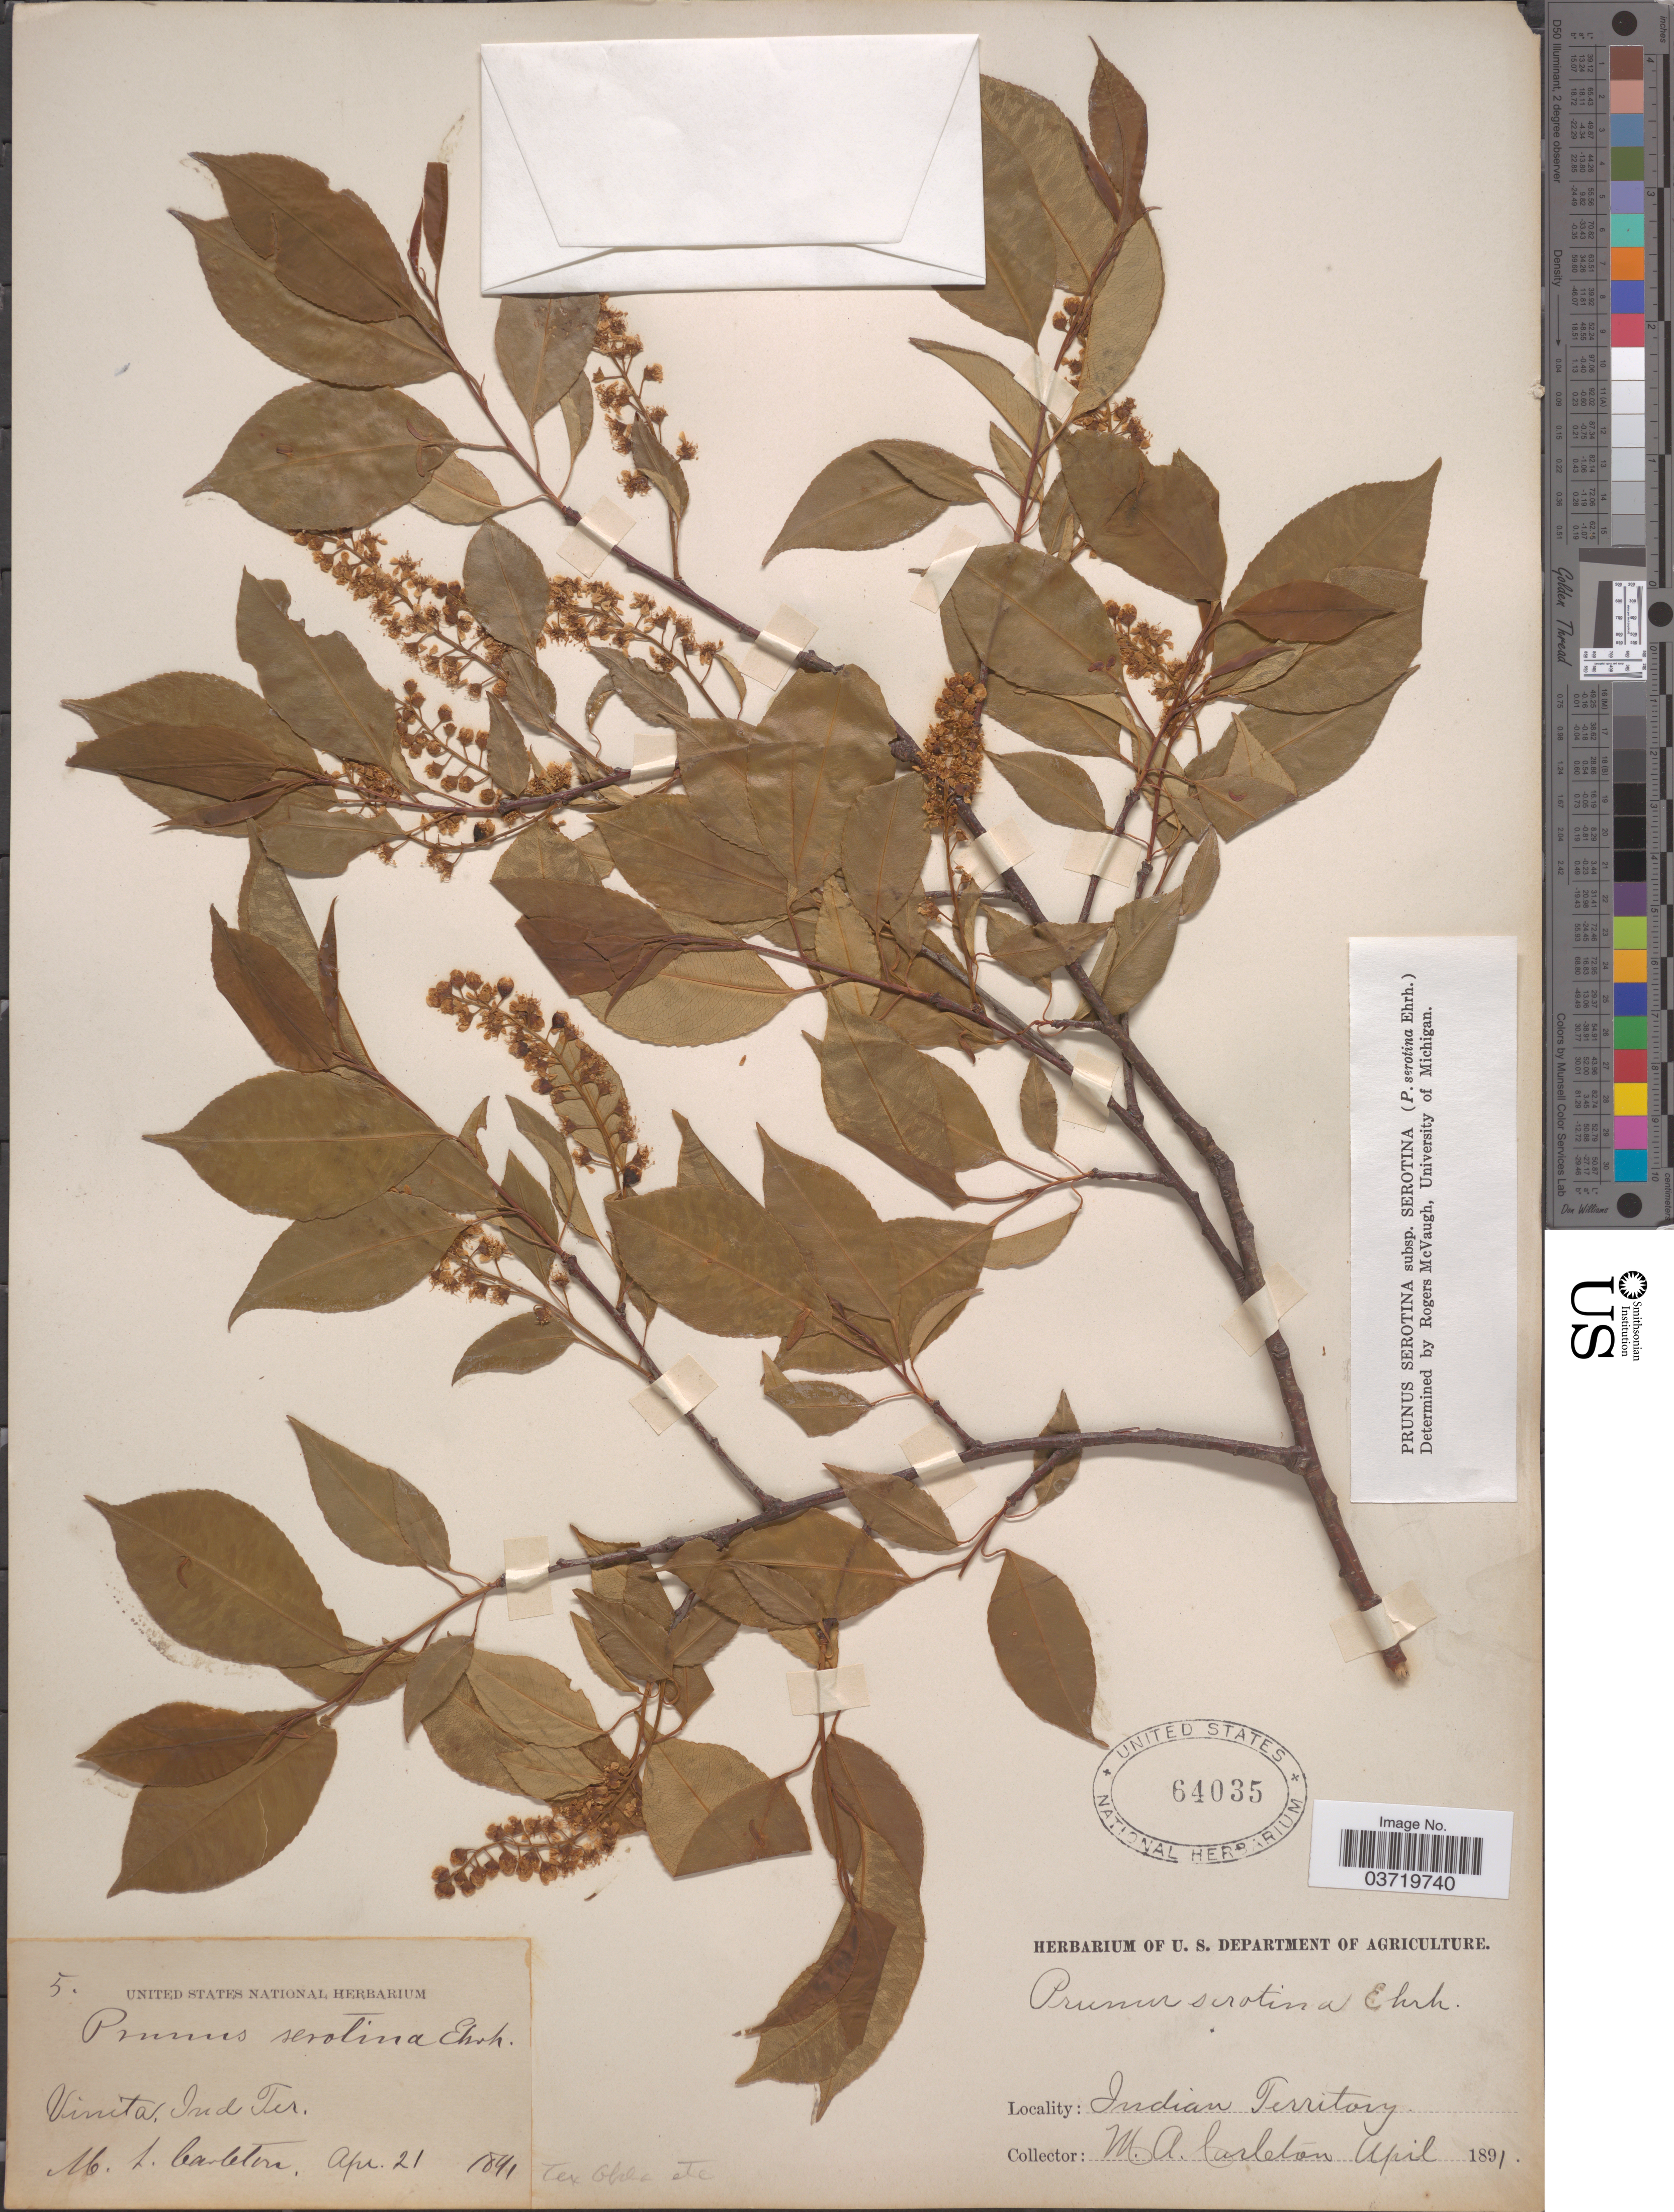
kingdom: Plantae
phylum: Tracheophyta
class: Magnoliopsida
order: Rosales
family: Rosaceae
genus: Prunus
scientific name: Prunus serotina var. serotina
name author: Ehrh.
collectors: M. A. Carleton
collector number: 5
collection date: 1891-04-21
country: United States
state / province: Oklahoma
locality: Vinita. Indian Territory.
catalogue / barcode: US 64035